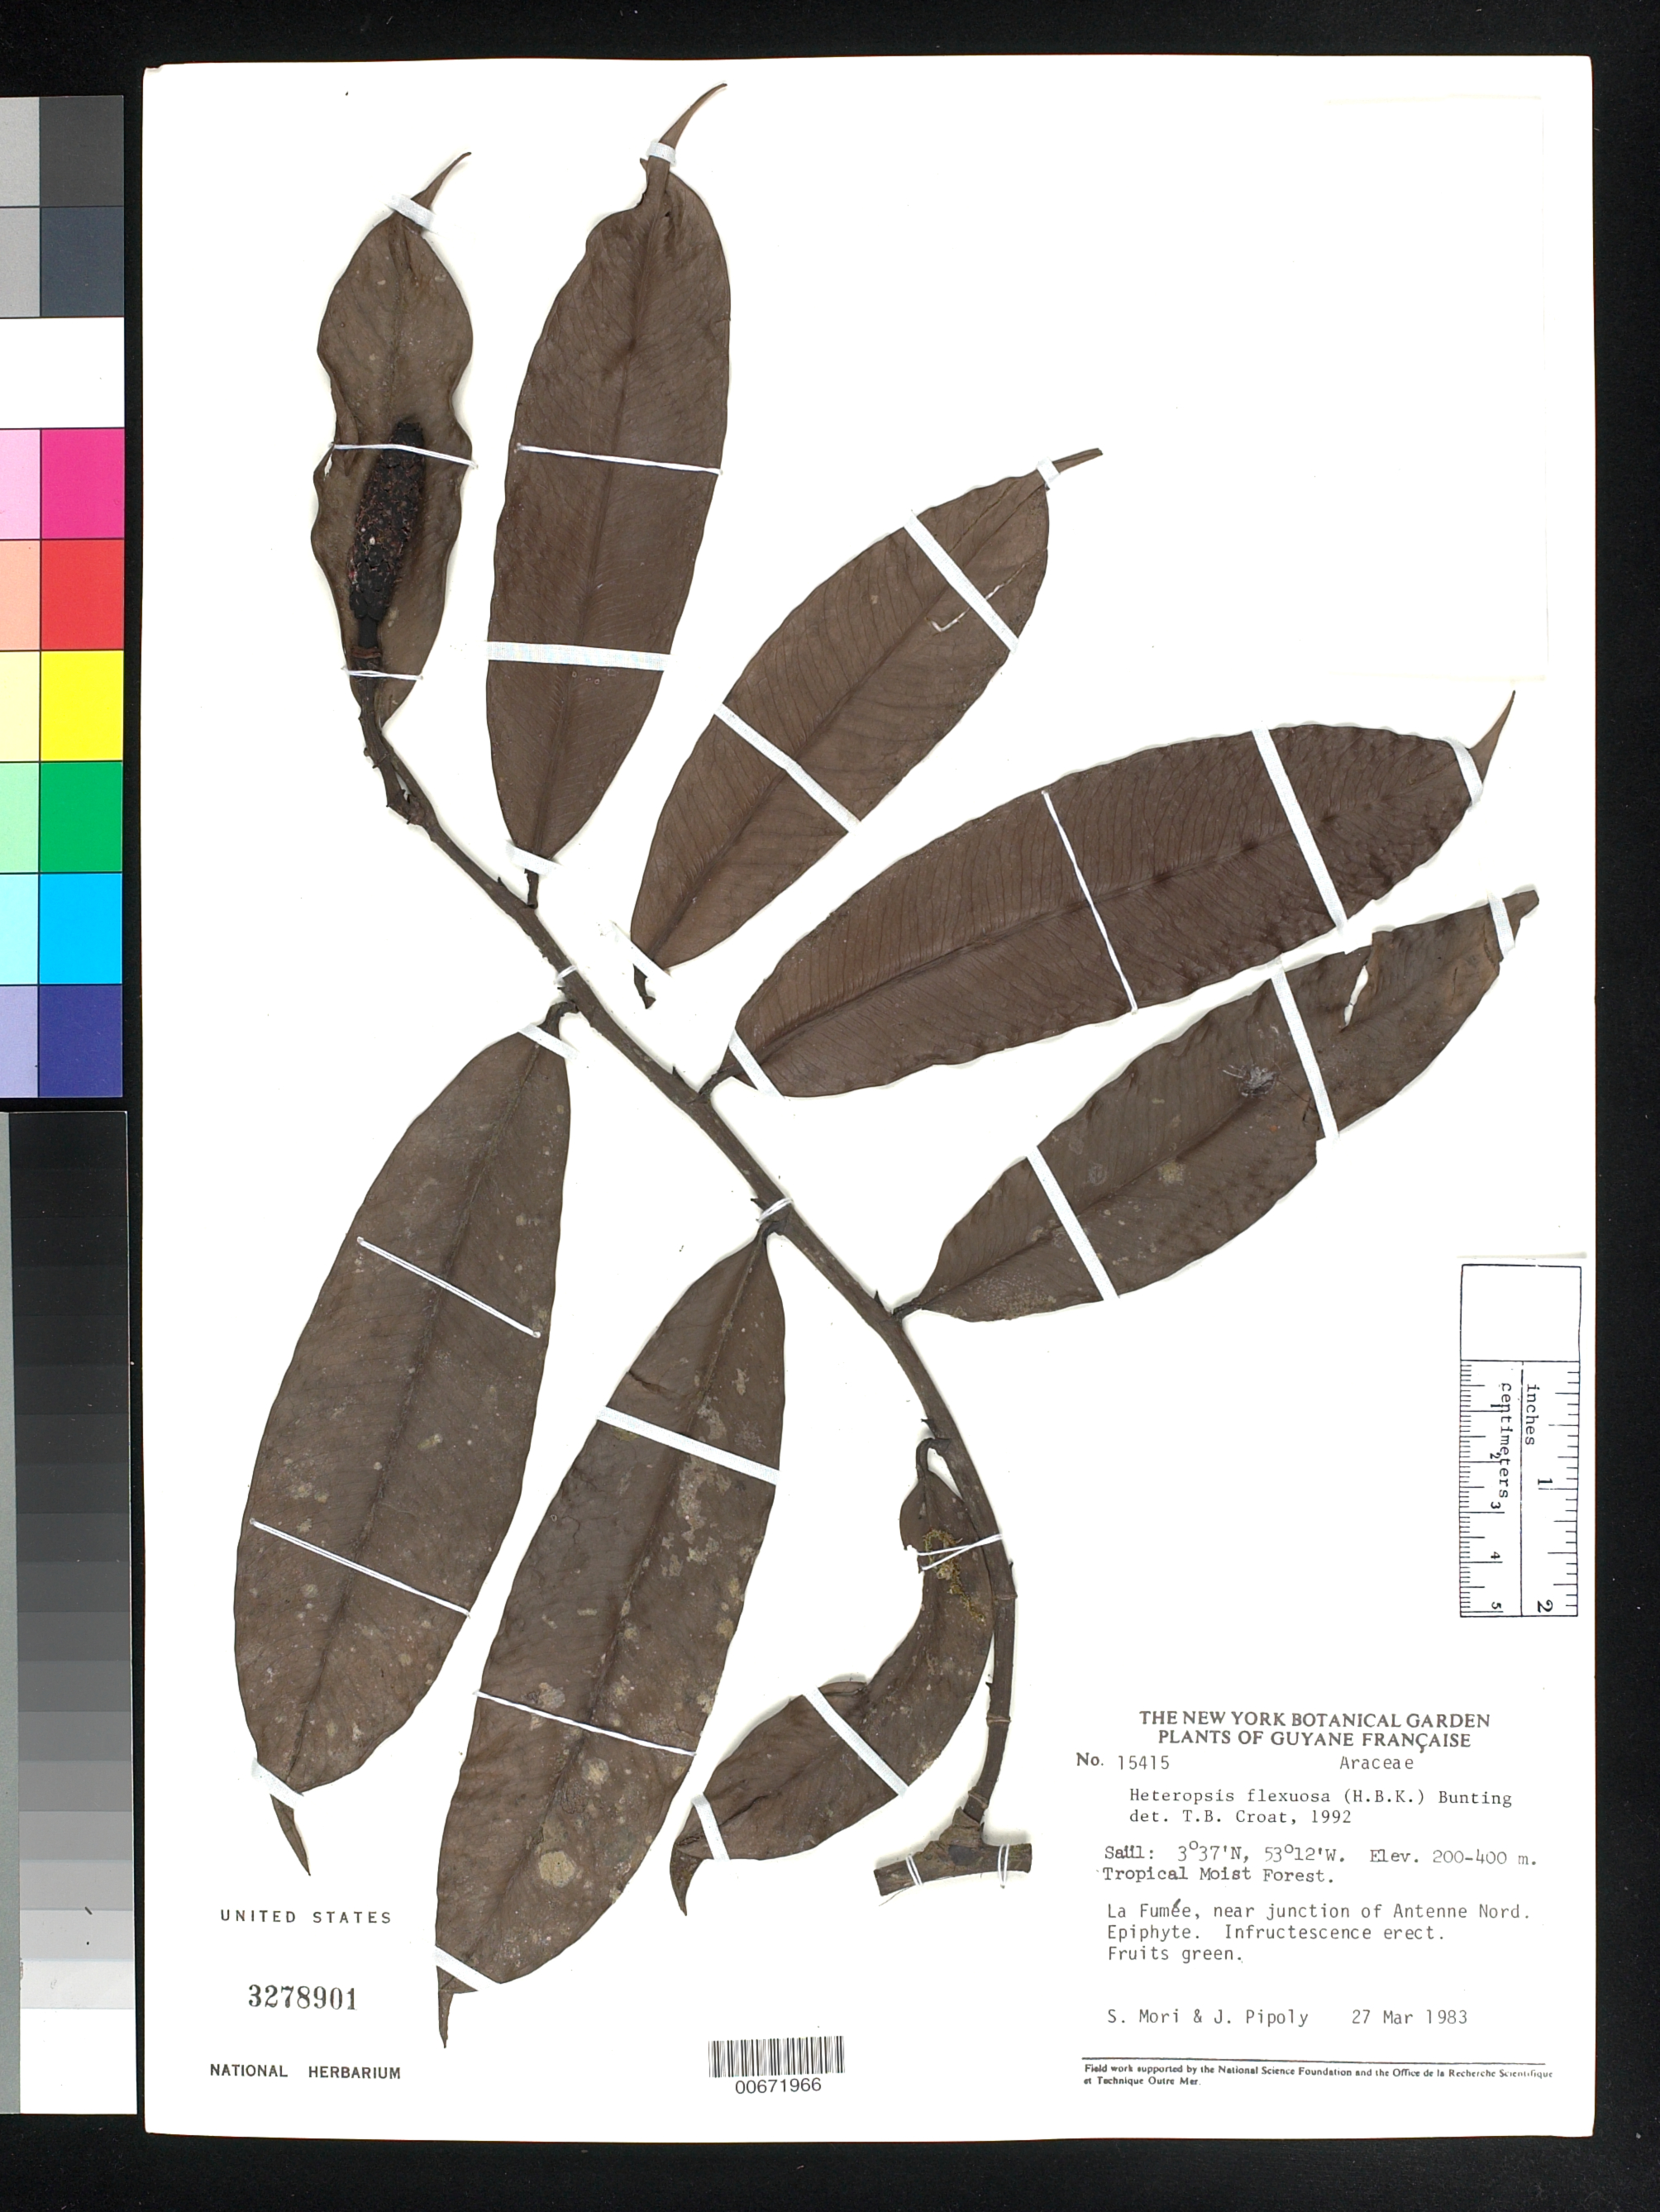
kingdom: Plantae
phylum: Tracheophyta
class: Liliopsida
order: Alismatales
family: Araceae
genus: Heteropsis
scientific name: Heteropsis flexuosa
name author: (Kunth) G.S. Bunting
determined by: Croat, Thomas B., Missouri Botanical Garden (MO)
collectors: S. Mori & J. J. Pipoly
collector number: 15415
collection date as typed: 27-Mar-83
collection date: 1983-03-27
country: French Guiana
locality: Saül, La Fumée, near junction of main La Fumée trail and Antenne Nord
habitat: Tropical moist forest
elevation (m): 200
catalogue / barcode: US 3278901